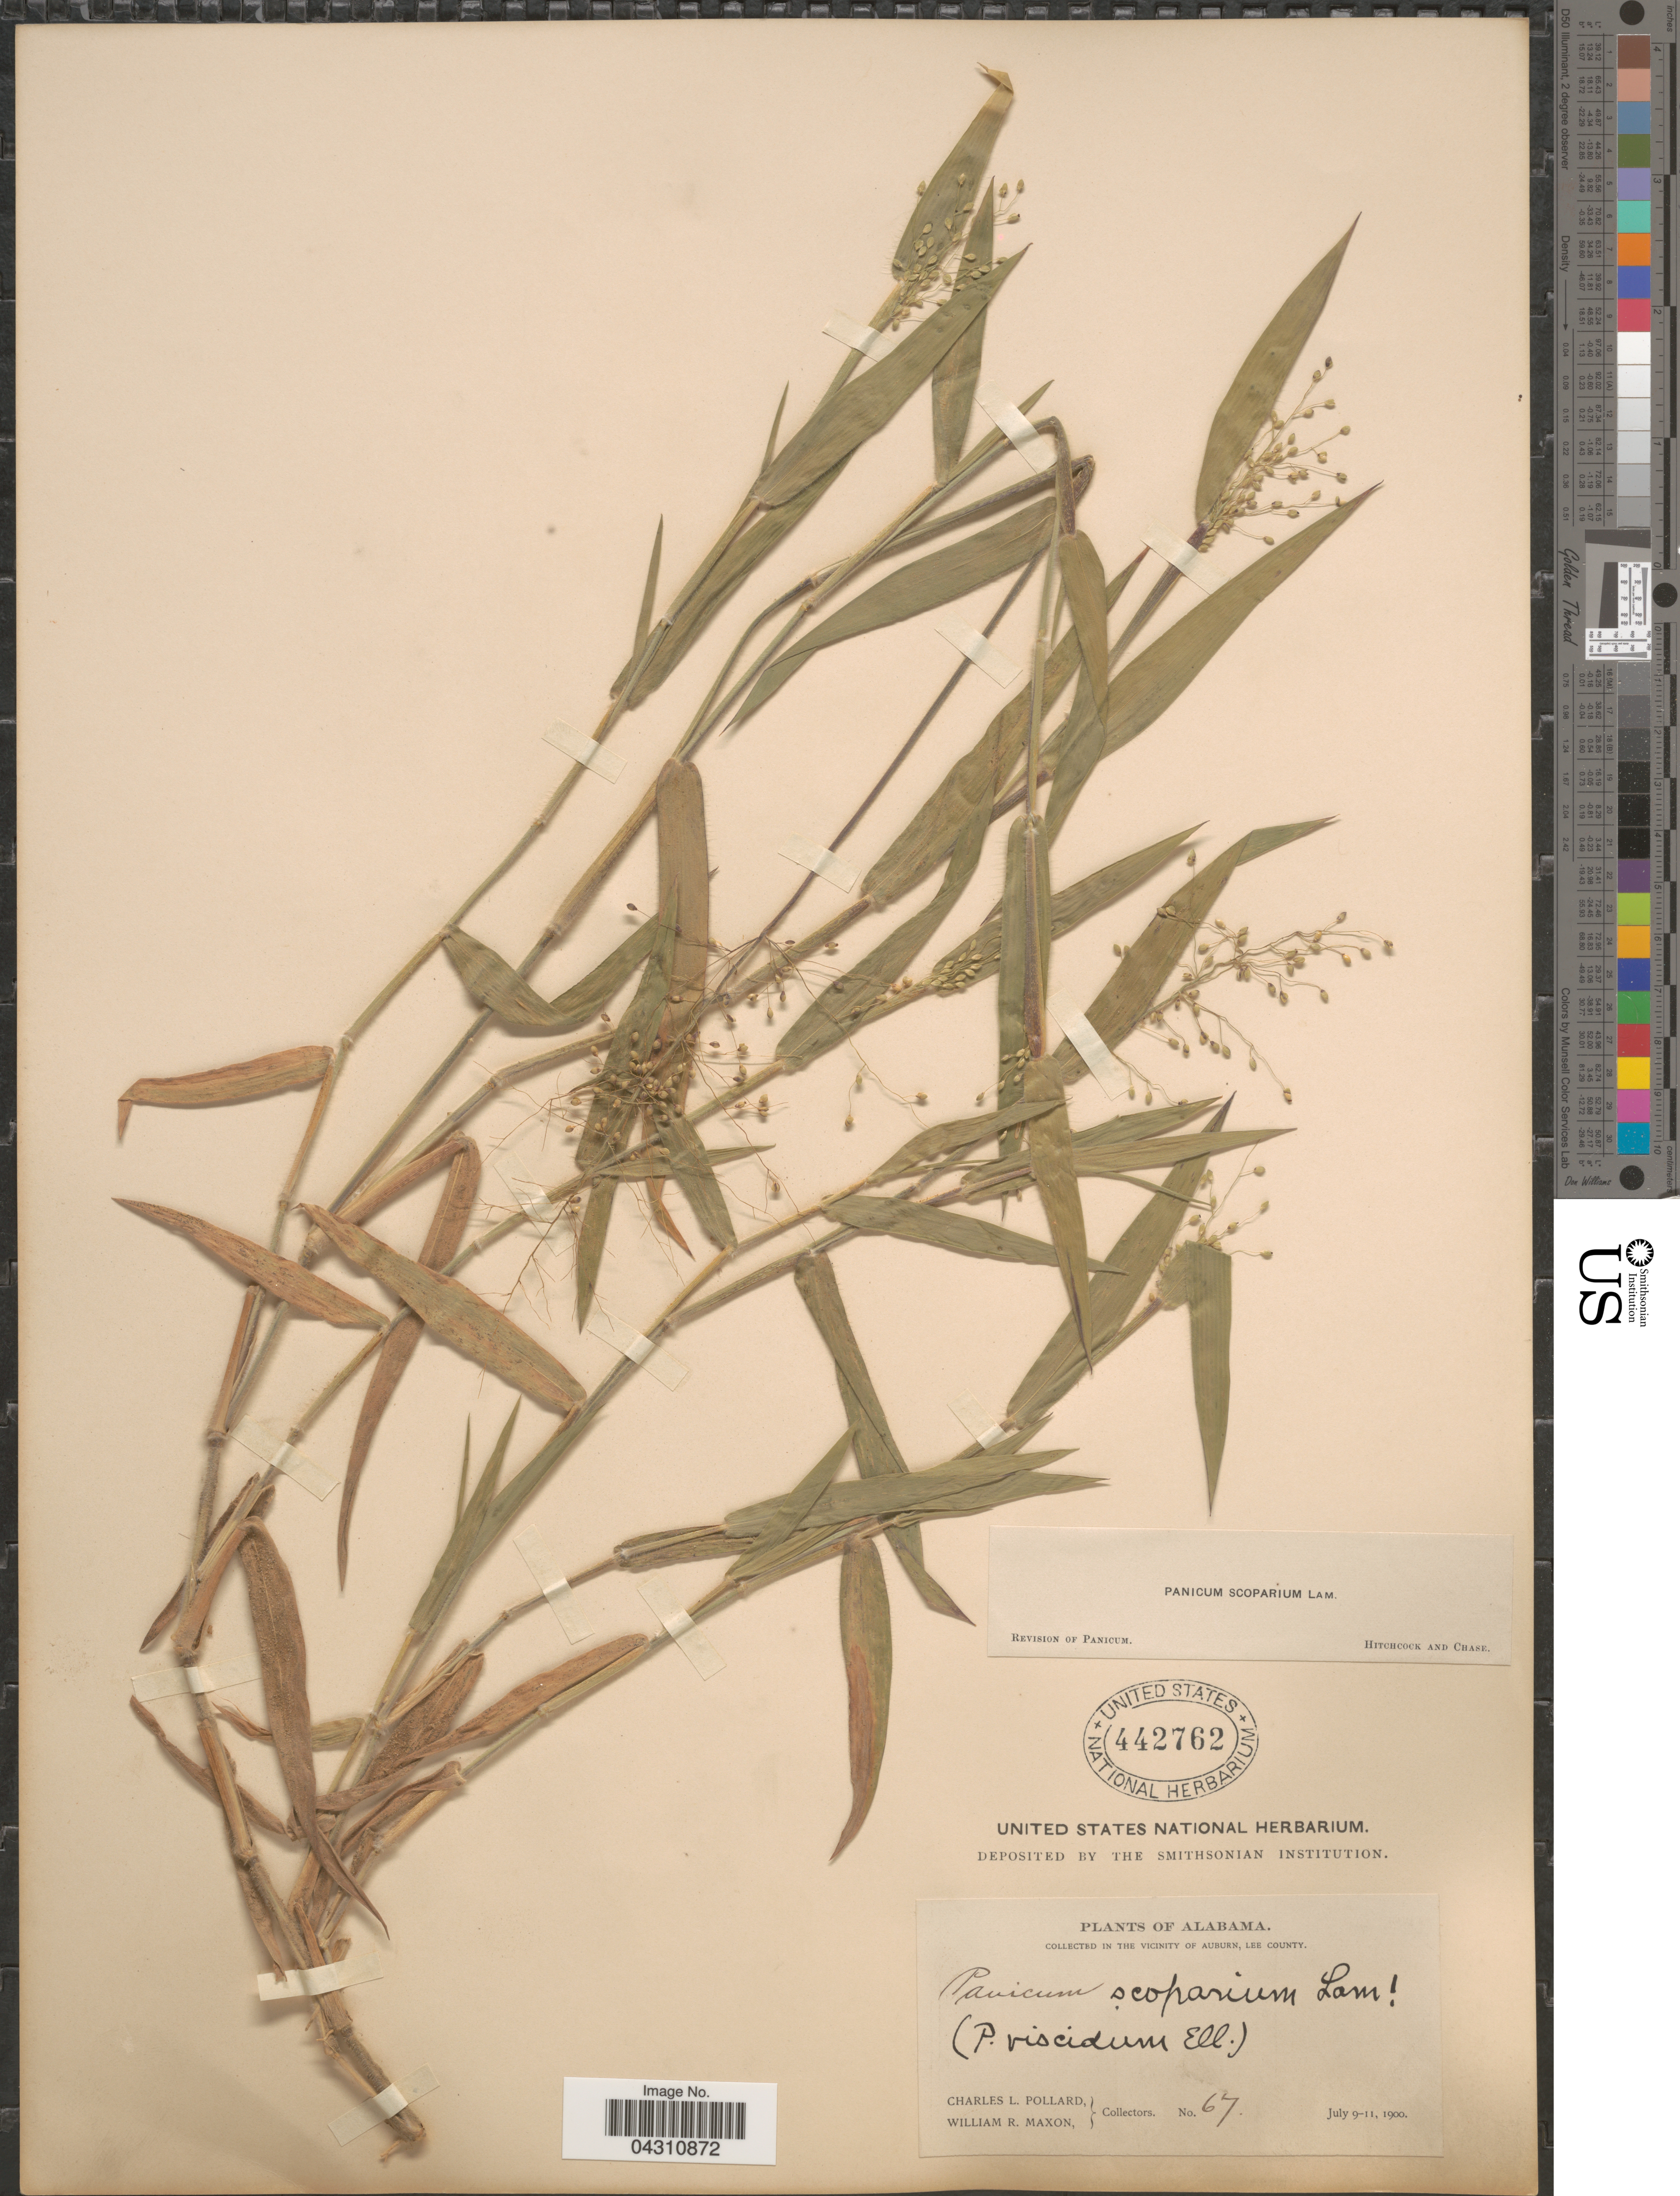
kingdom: Plantae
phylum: Tracheophyta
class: Liliopsida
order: Poales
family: Poaceae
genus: Dichanthelium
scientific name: Dichanthelium scoparium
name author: (Lam.) Gould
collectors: C. L. Pollard & W. R. Maxon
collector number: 67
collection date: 1900-07-09/1900-07-11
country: United States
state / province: Alabama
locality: Vicinity of Auburn, Lee County.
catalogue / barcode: US 442762